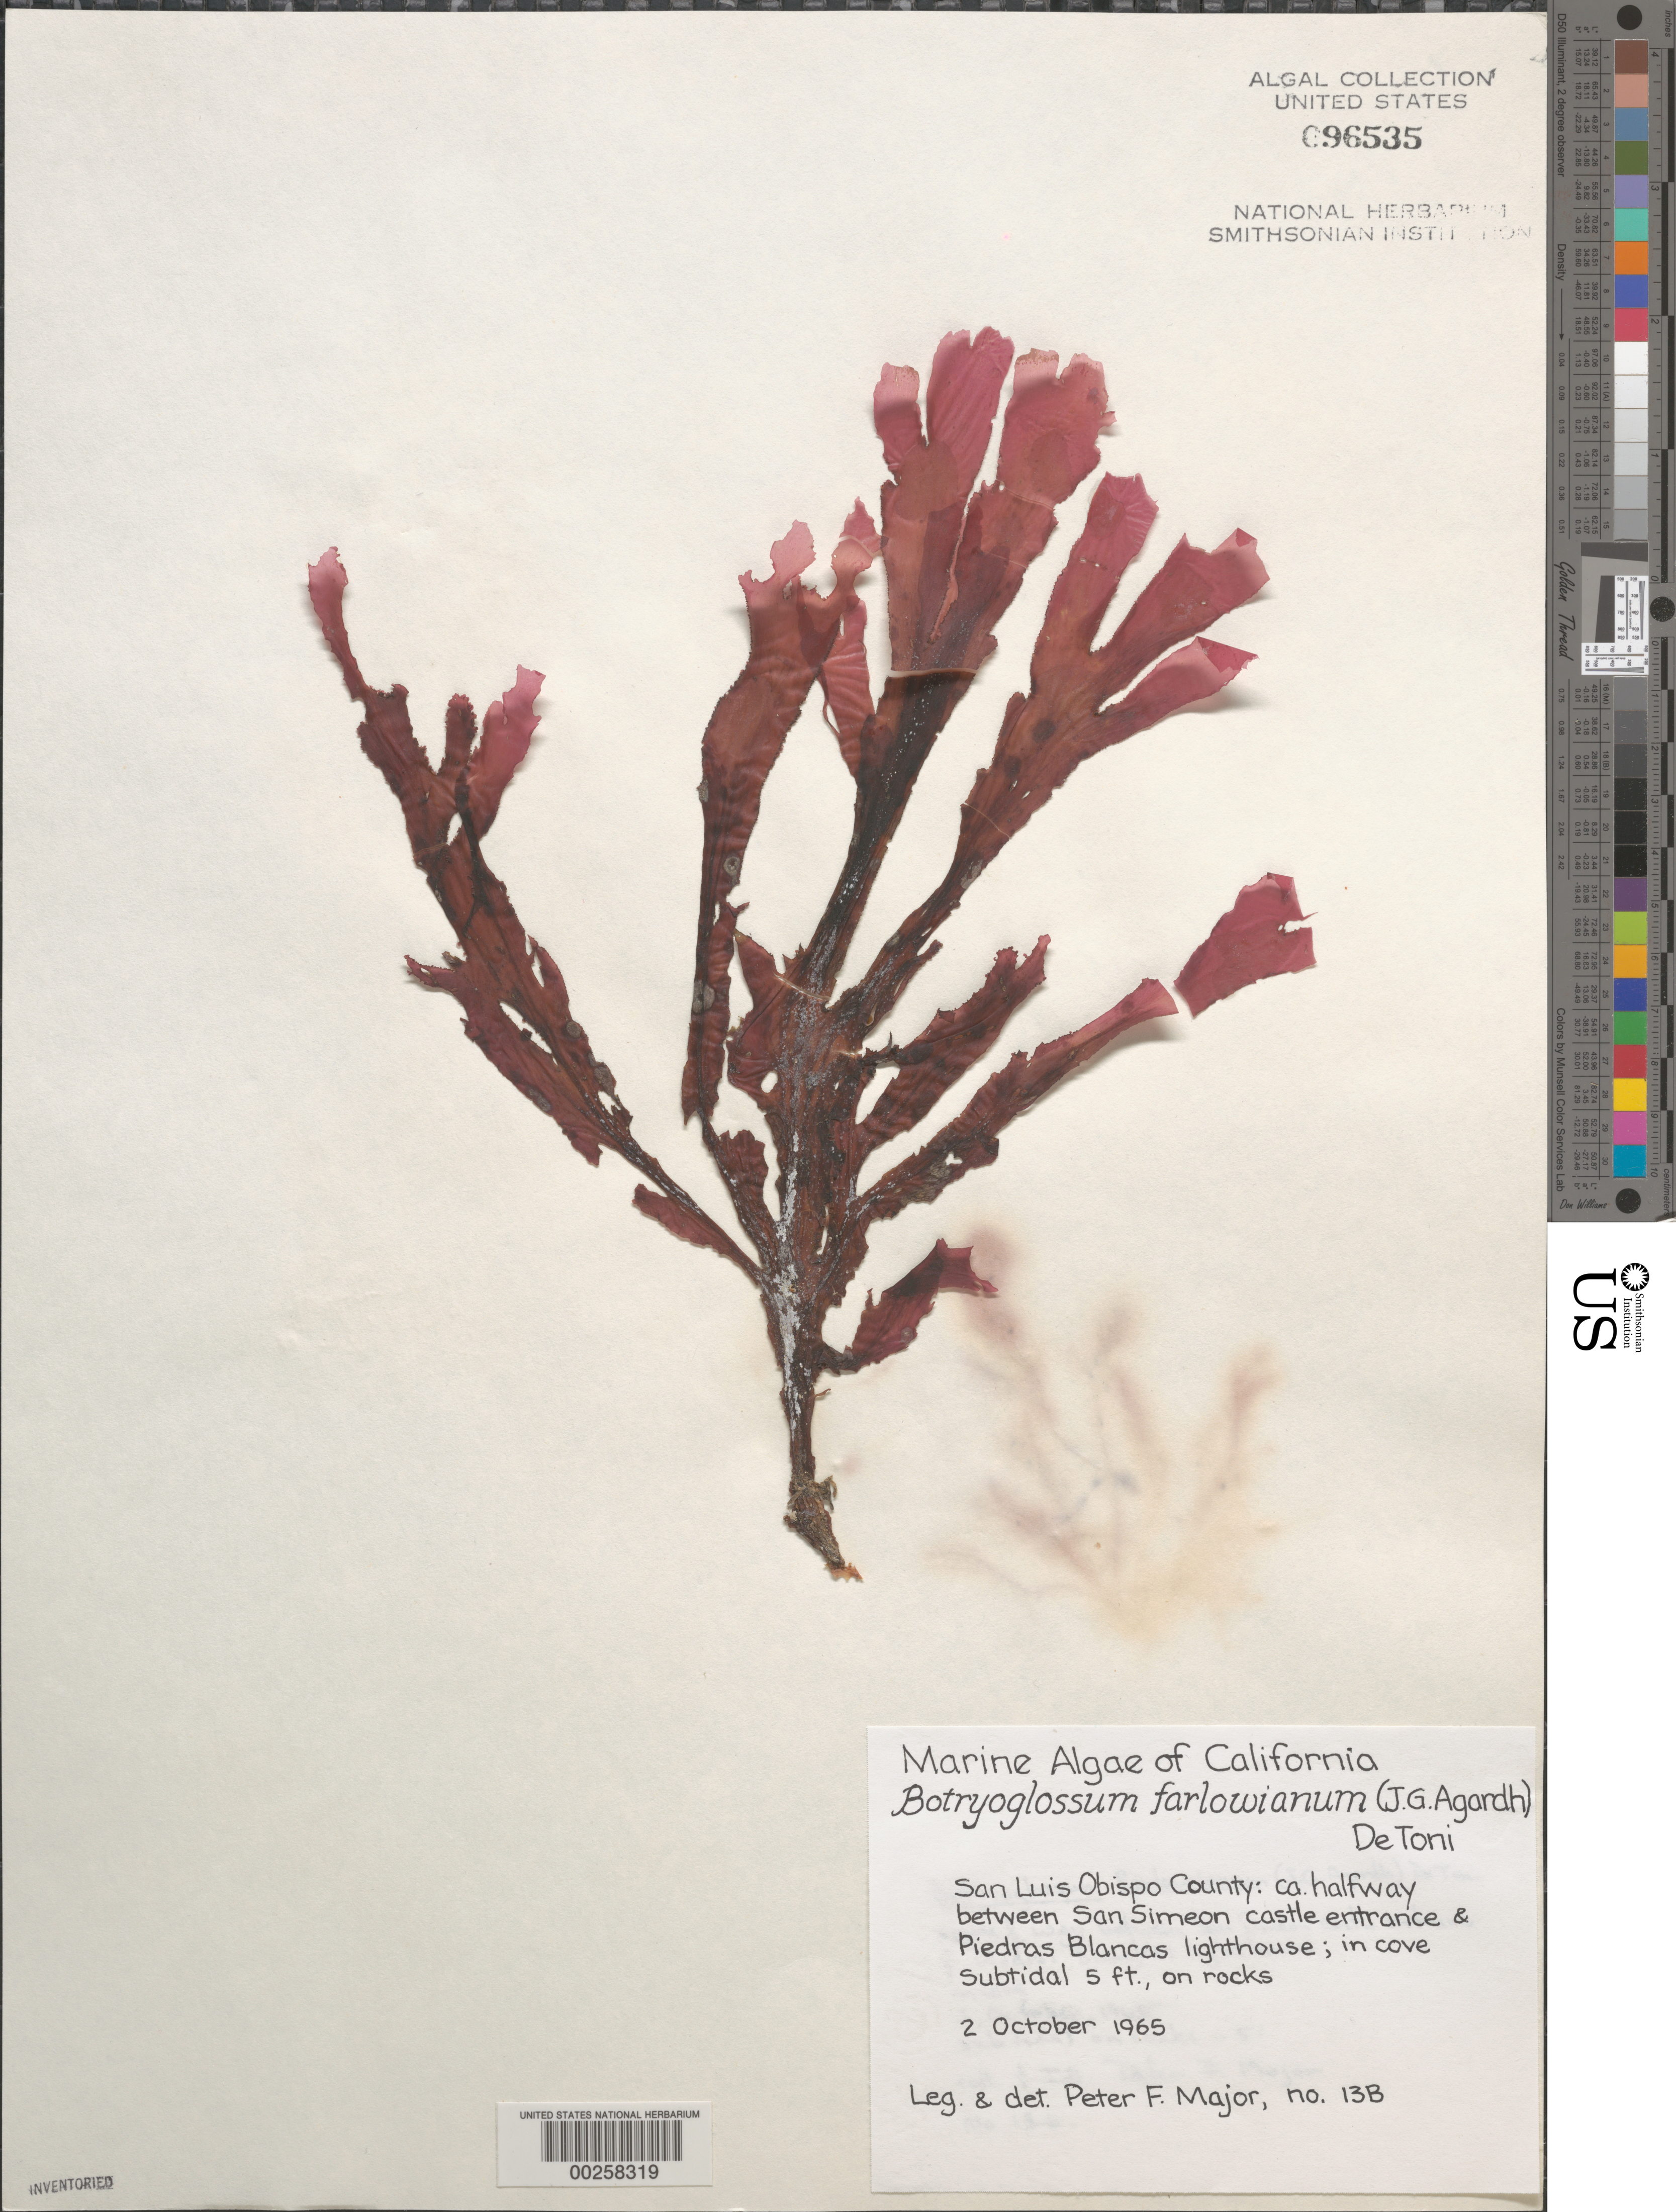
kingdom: Plantae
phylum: Rhodophyta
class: Florideophyceae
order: Ceramiales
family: Delesseriaceae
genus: Botryoglossum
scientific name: Botryoglossum farlowianum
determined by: Major, P. F.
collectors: P. Major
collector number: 13b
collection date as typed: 02 Oct 1965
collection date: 1965-10-02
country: United States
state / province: California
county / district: San Luis Obispo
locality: Between San Simeon Castle and Piedras Blancas lighthouse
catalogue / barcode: US 96535